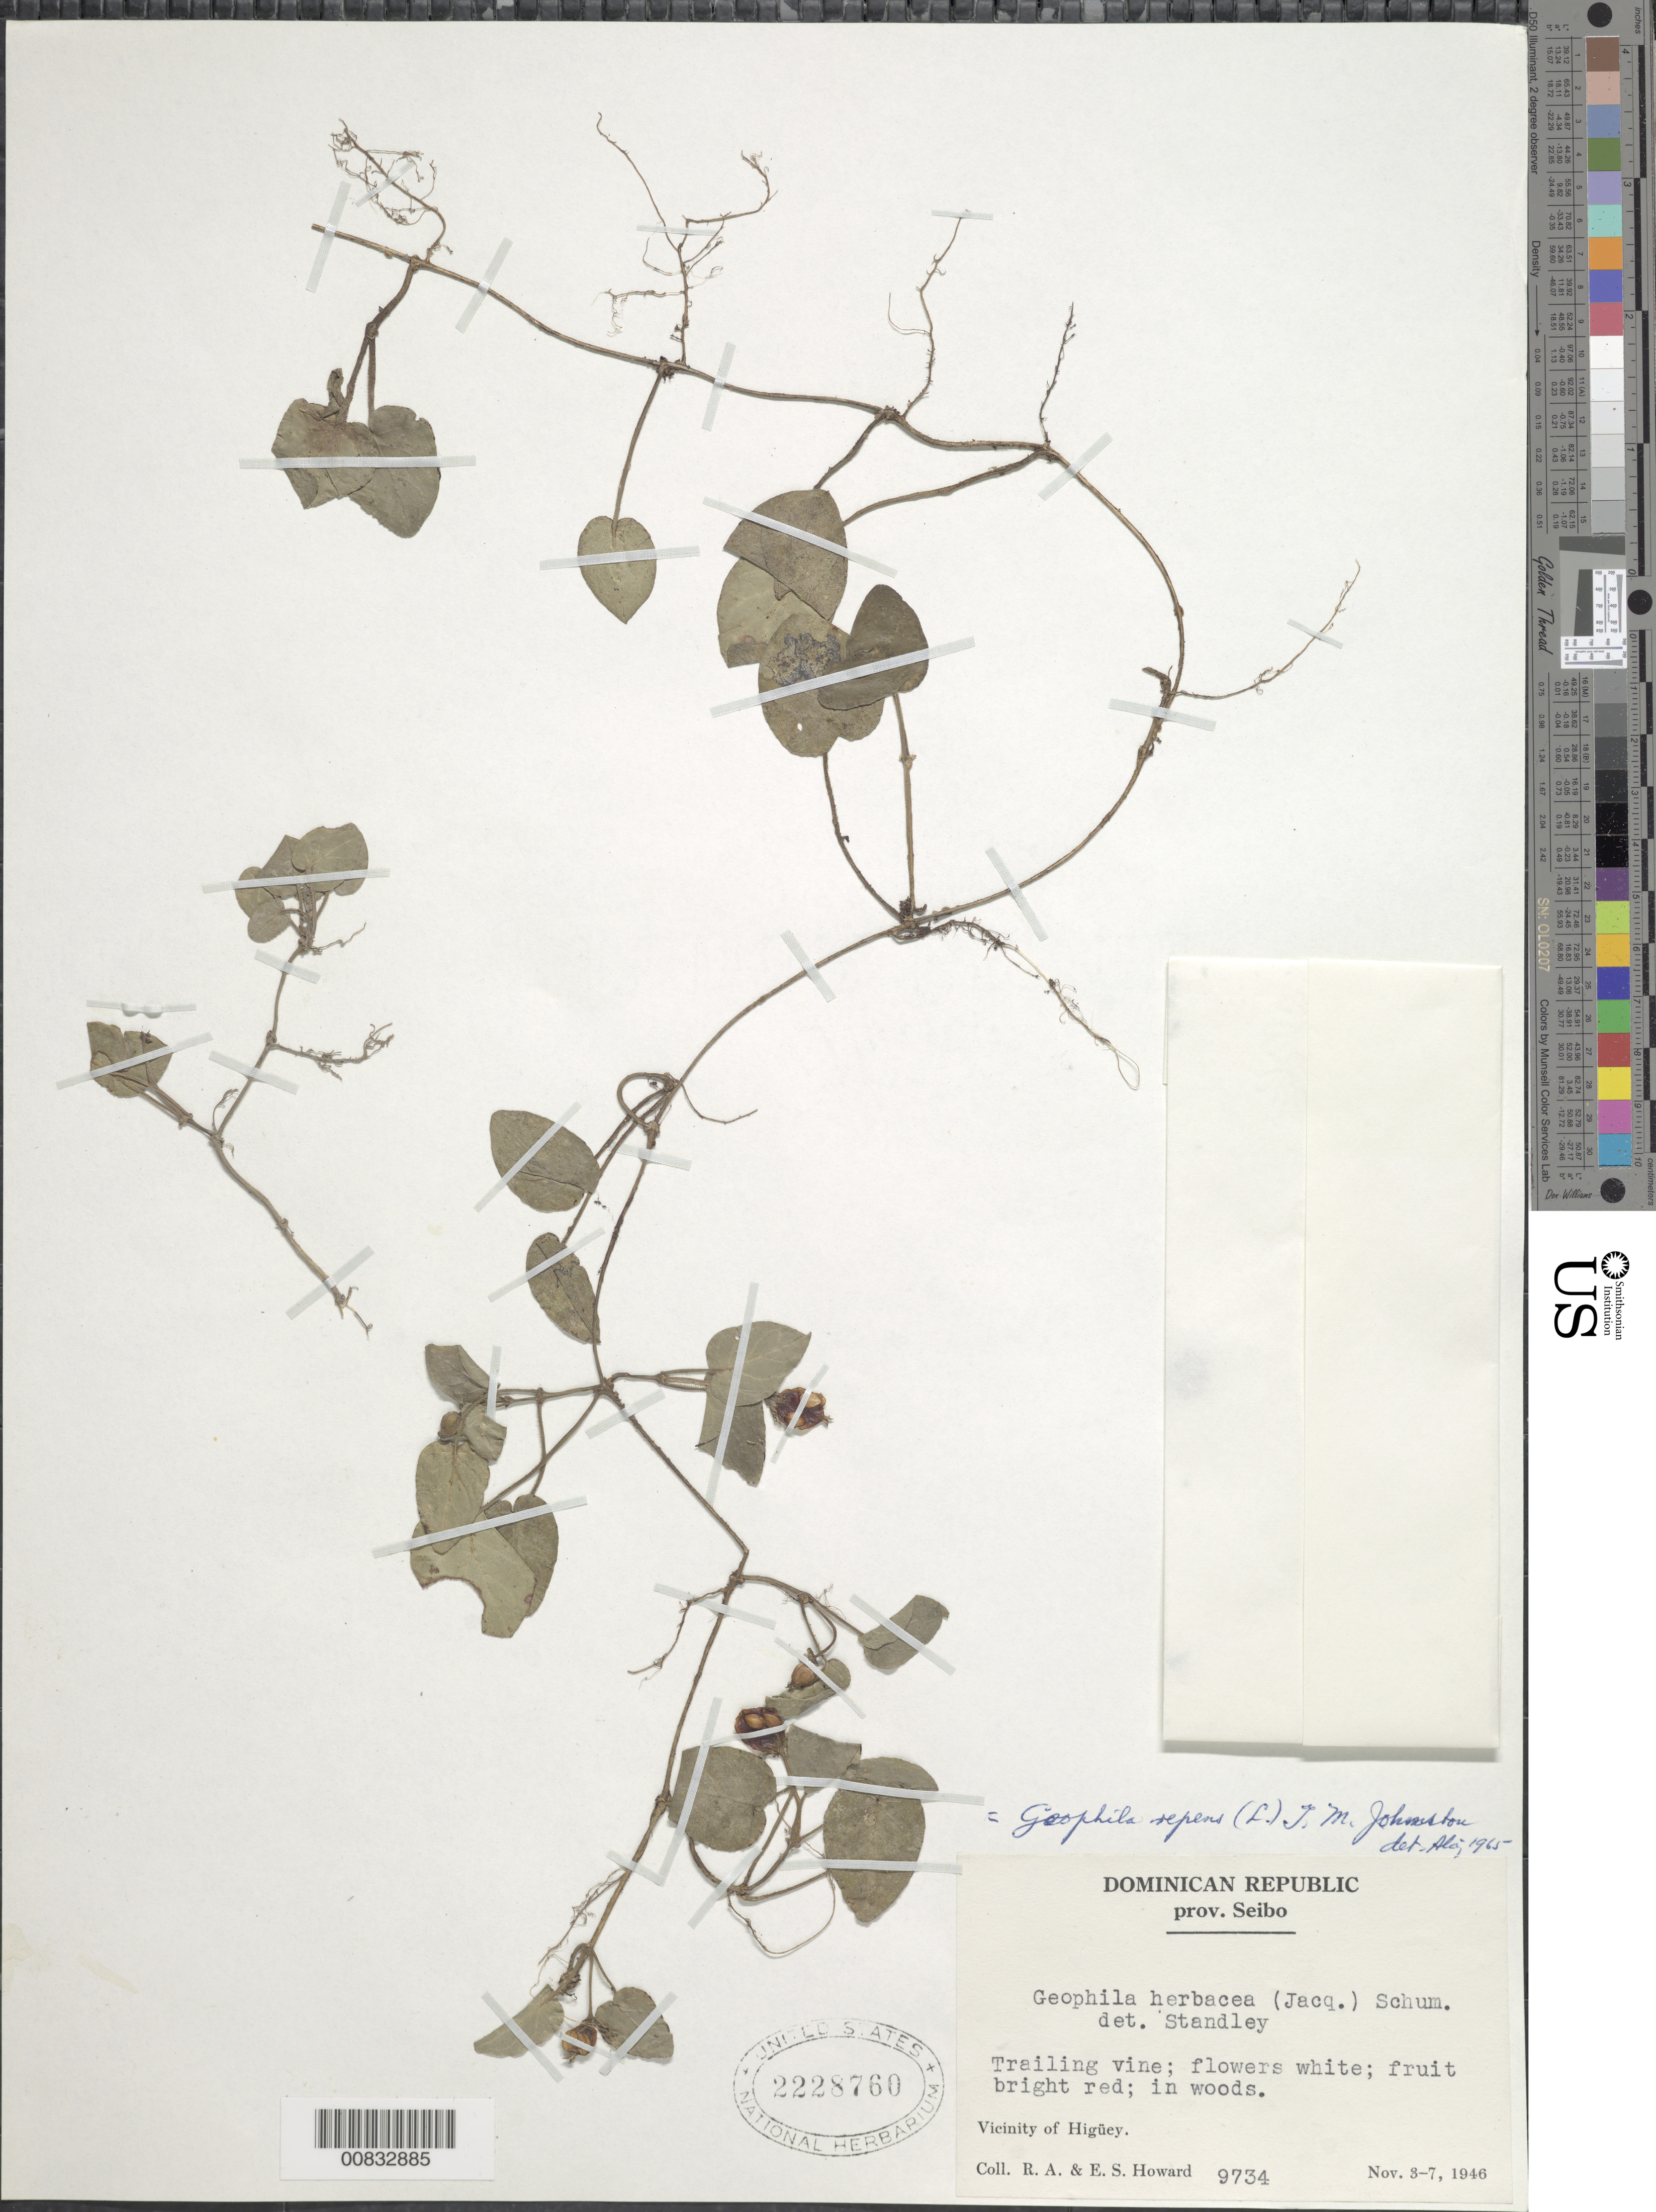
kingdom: Plantae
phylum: Tracheophyta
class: Magnoliopsida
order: Gentianales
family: Rubiaceae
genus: Geophila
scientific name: Geophila repens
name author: (L.) I.M. Johnst.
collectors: R. A. Howard & E. S. Howard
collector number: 9734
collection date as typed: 03 Nov 1946 to 07 Nov 1946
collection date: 1946-11-03/1946-11-07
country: Dominican Republic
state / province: El Seibo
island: Hispaniola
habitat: In woods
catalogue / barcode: US 2228760